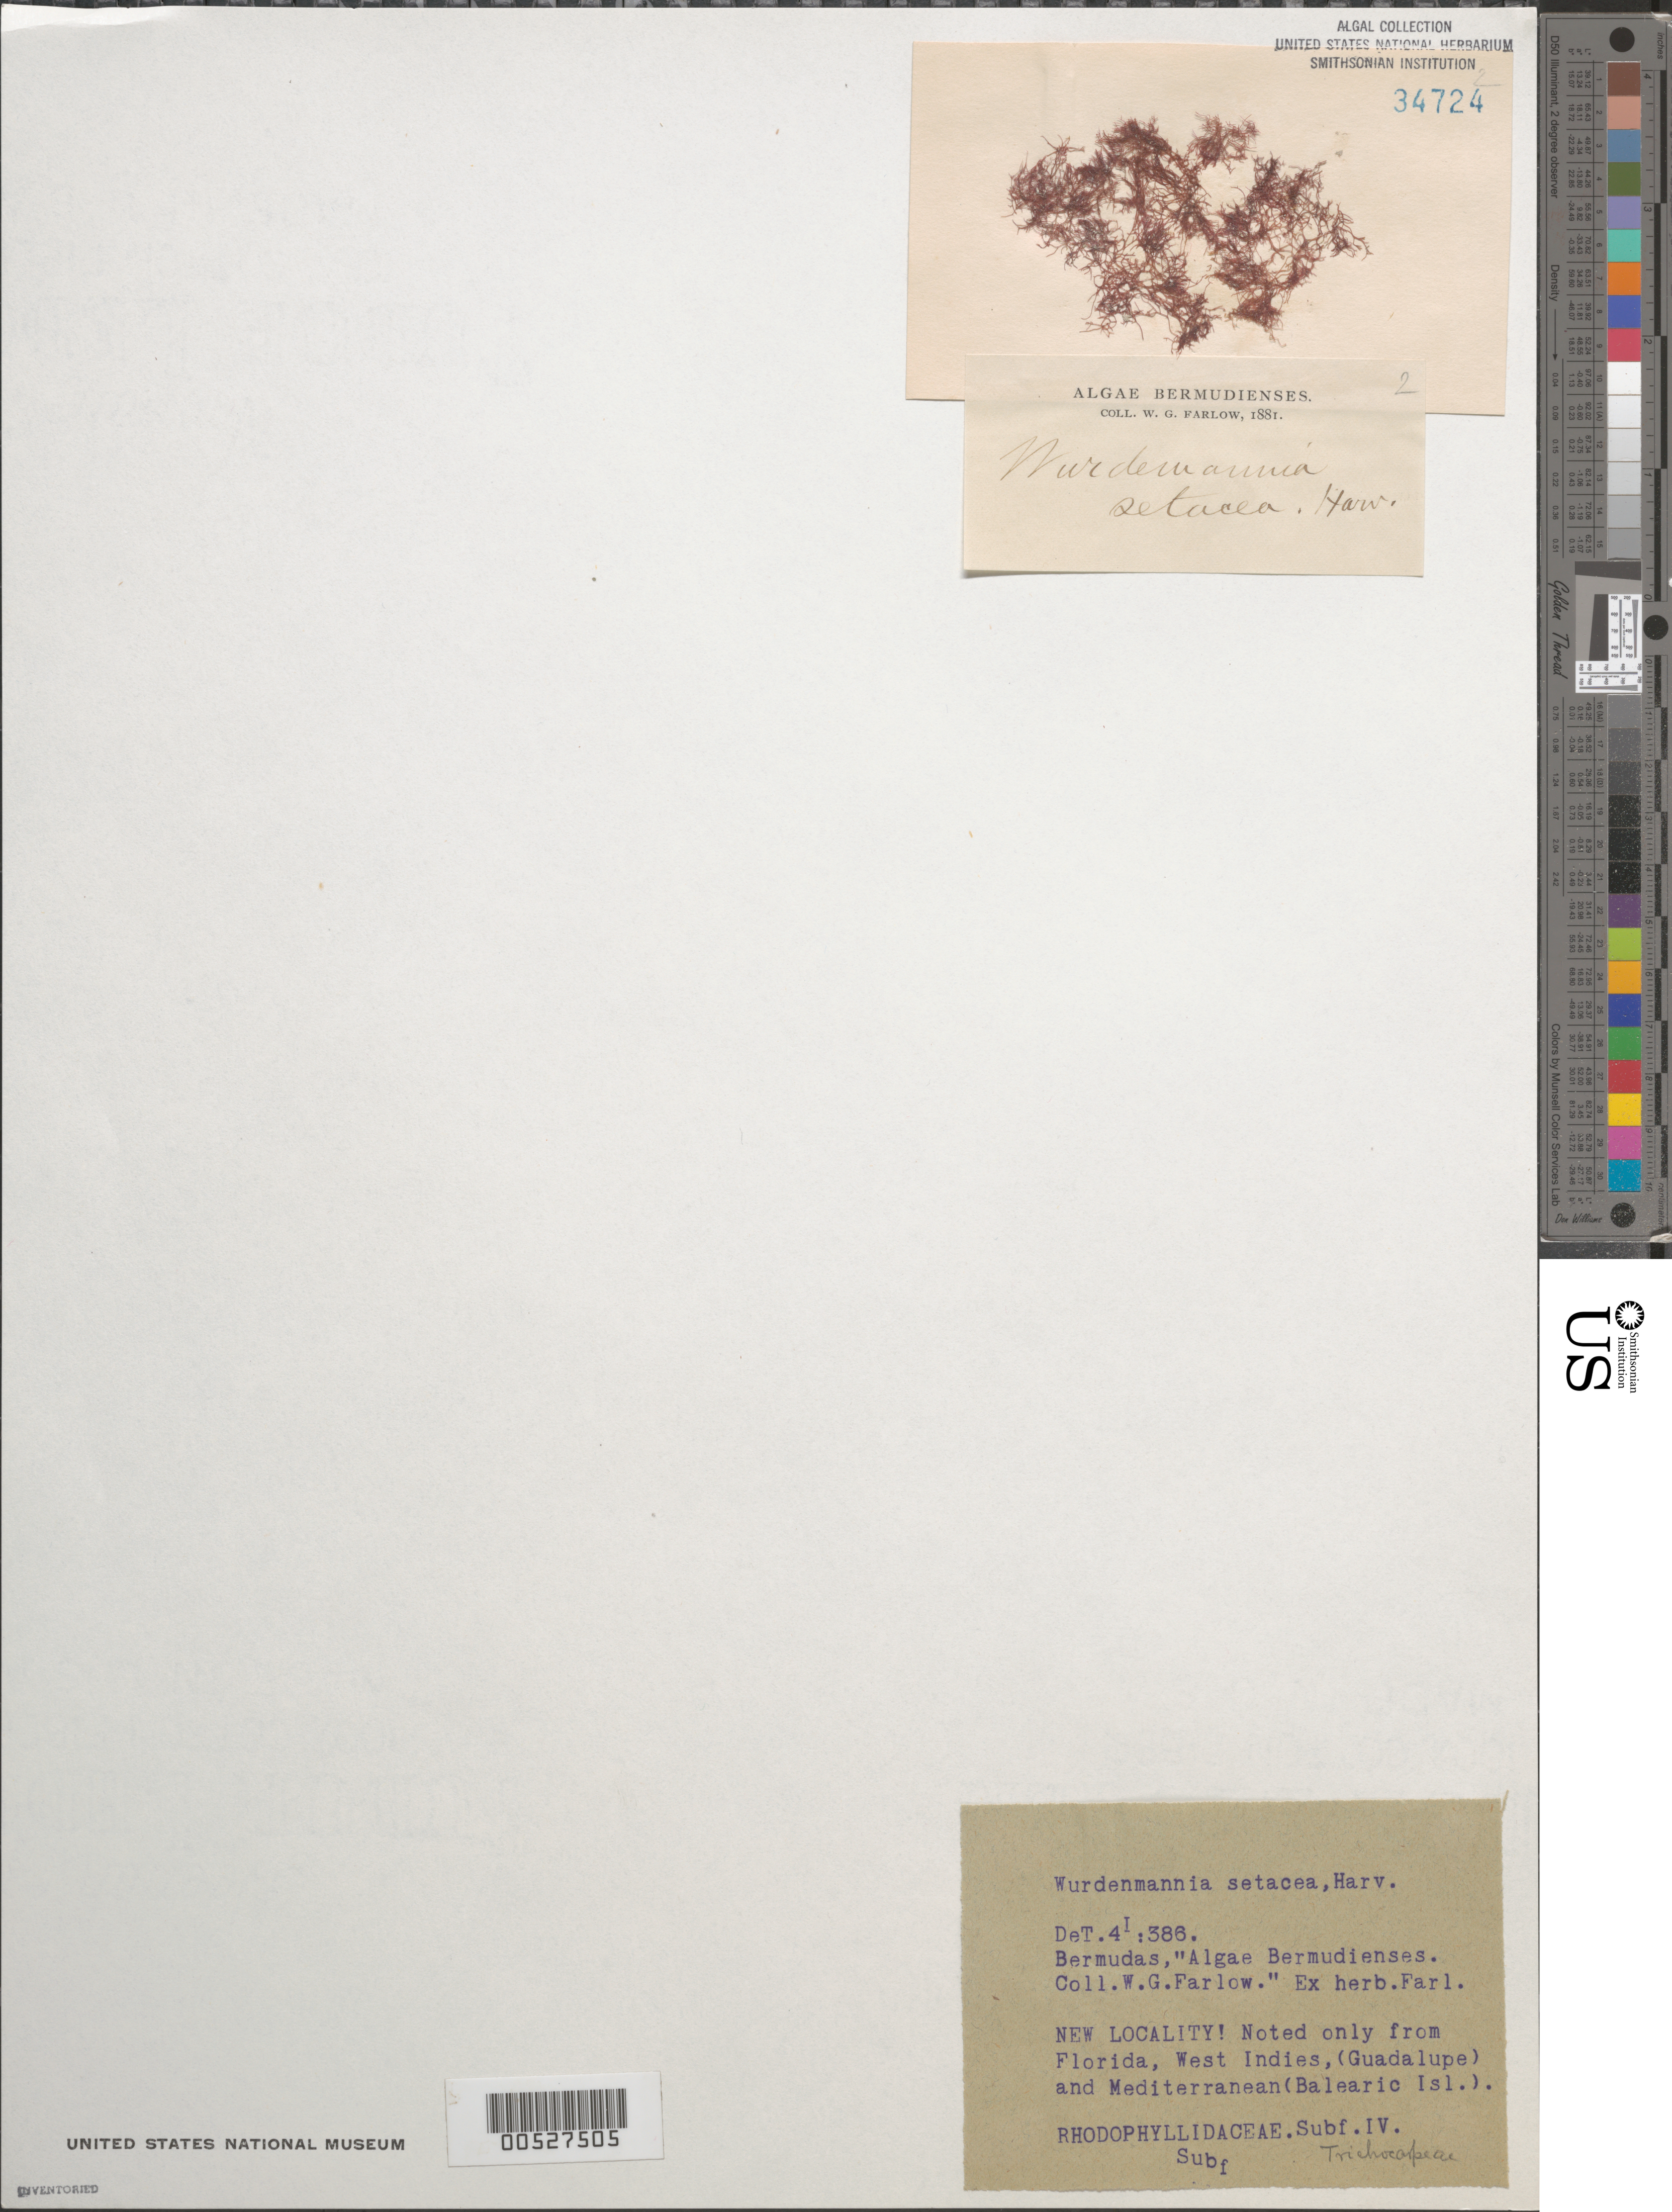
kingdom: Plantae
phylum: Rhodophyta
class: Florideophyceae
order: Gigartinales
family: Solieriaceae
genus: Wurdemannia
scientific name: Wurdemannia miniata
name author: (Spreng.) Feldmann & G. Hamel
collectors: W. G. Farlow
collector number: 2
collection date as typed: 1881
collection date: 1881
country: Bermuda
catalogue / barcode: US 34724